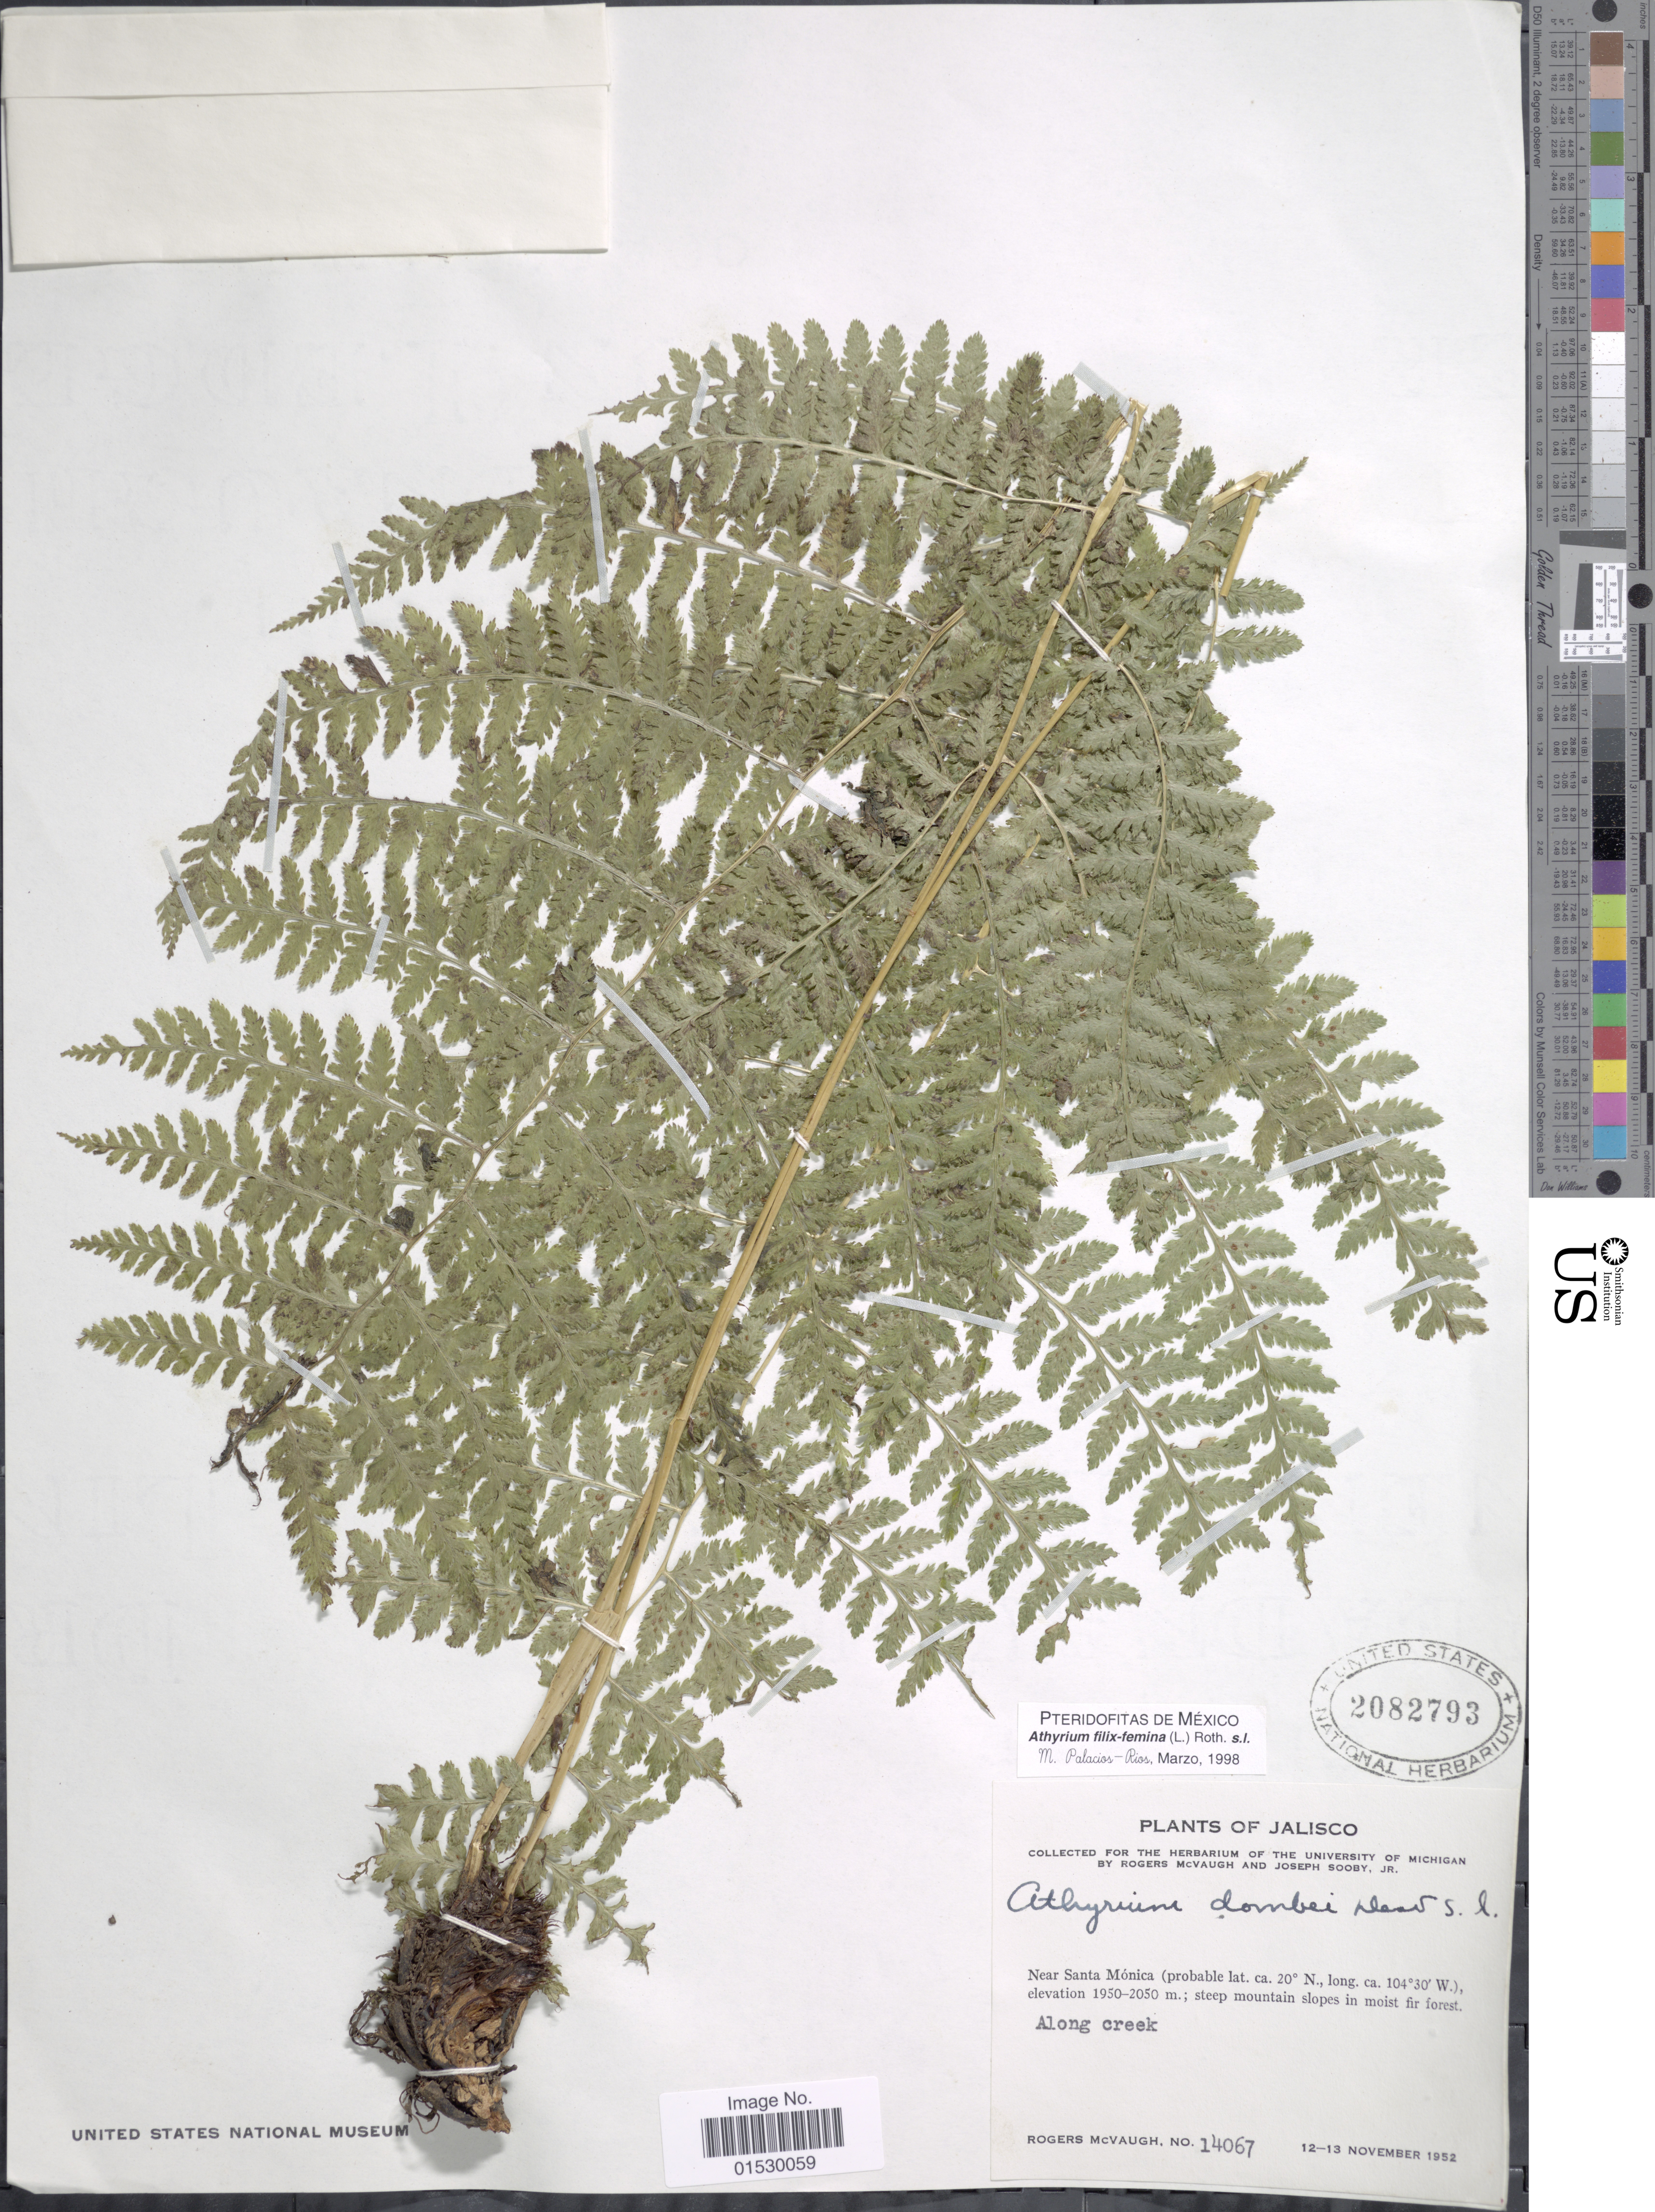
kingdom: Plantae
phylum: Tracheophyta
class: Polypodiopsida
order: Polypodiales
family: Athyriaceae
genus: Athyrium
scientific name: Athyrium dombei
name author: (Desv.) C. Chr.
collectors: R. McVaugh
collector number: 14067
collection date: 1952-11-12/1952-11-13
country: Mexico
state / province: Jalisco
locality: Near Santa Monica; steep mountain slopes in moist for forest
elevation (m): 1950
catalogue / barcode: US 2082793